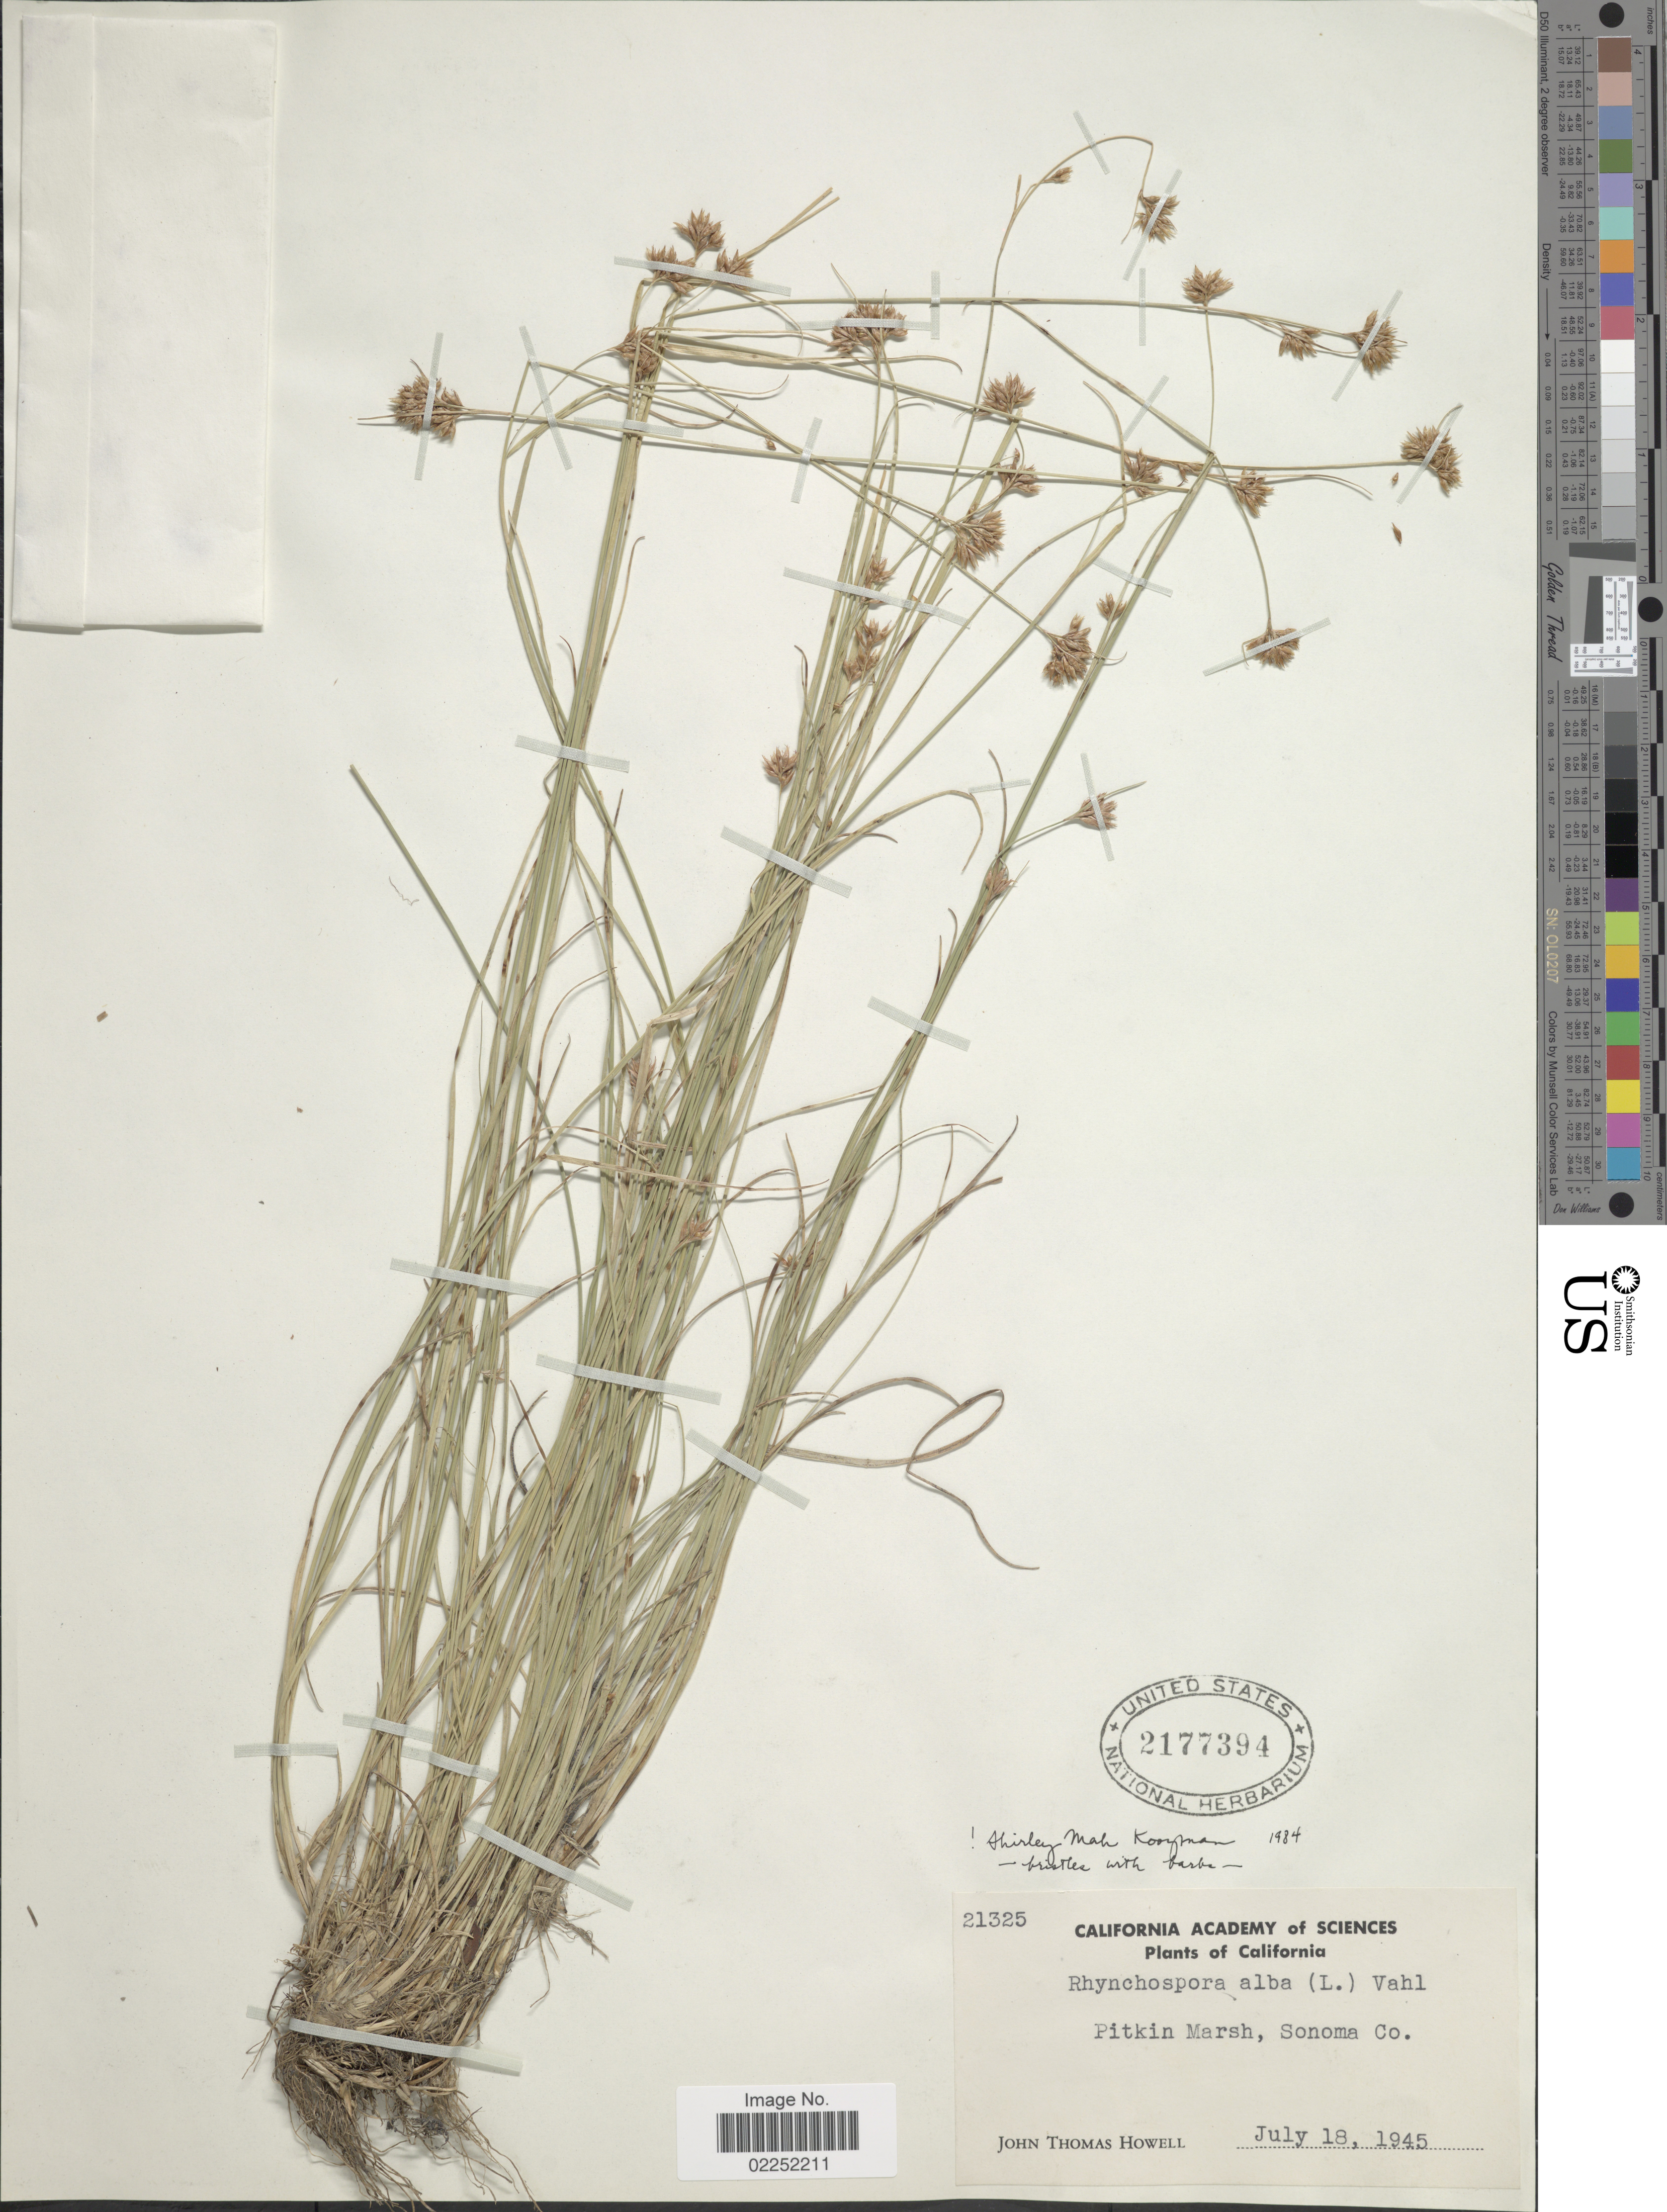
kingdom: Plantae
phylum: Tracheophyta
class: Liliopsida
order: Poales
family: Cyperaceae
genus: Rhynchospora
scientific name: Rhynchospora alba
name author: (L.) Vahl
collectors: J. T. Howell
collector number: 21325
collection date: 1945-07-18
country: United States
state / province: California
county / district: Sonoma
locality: Pitkin Marsh, Sonoma Co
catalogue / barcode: US 2177394